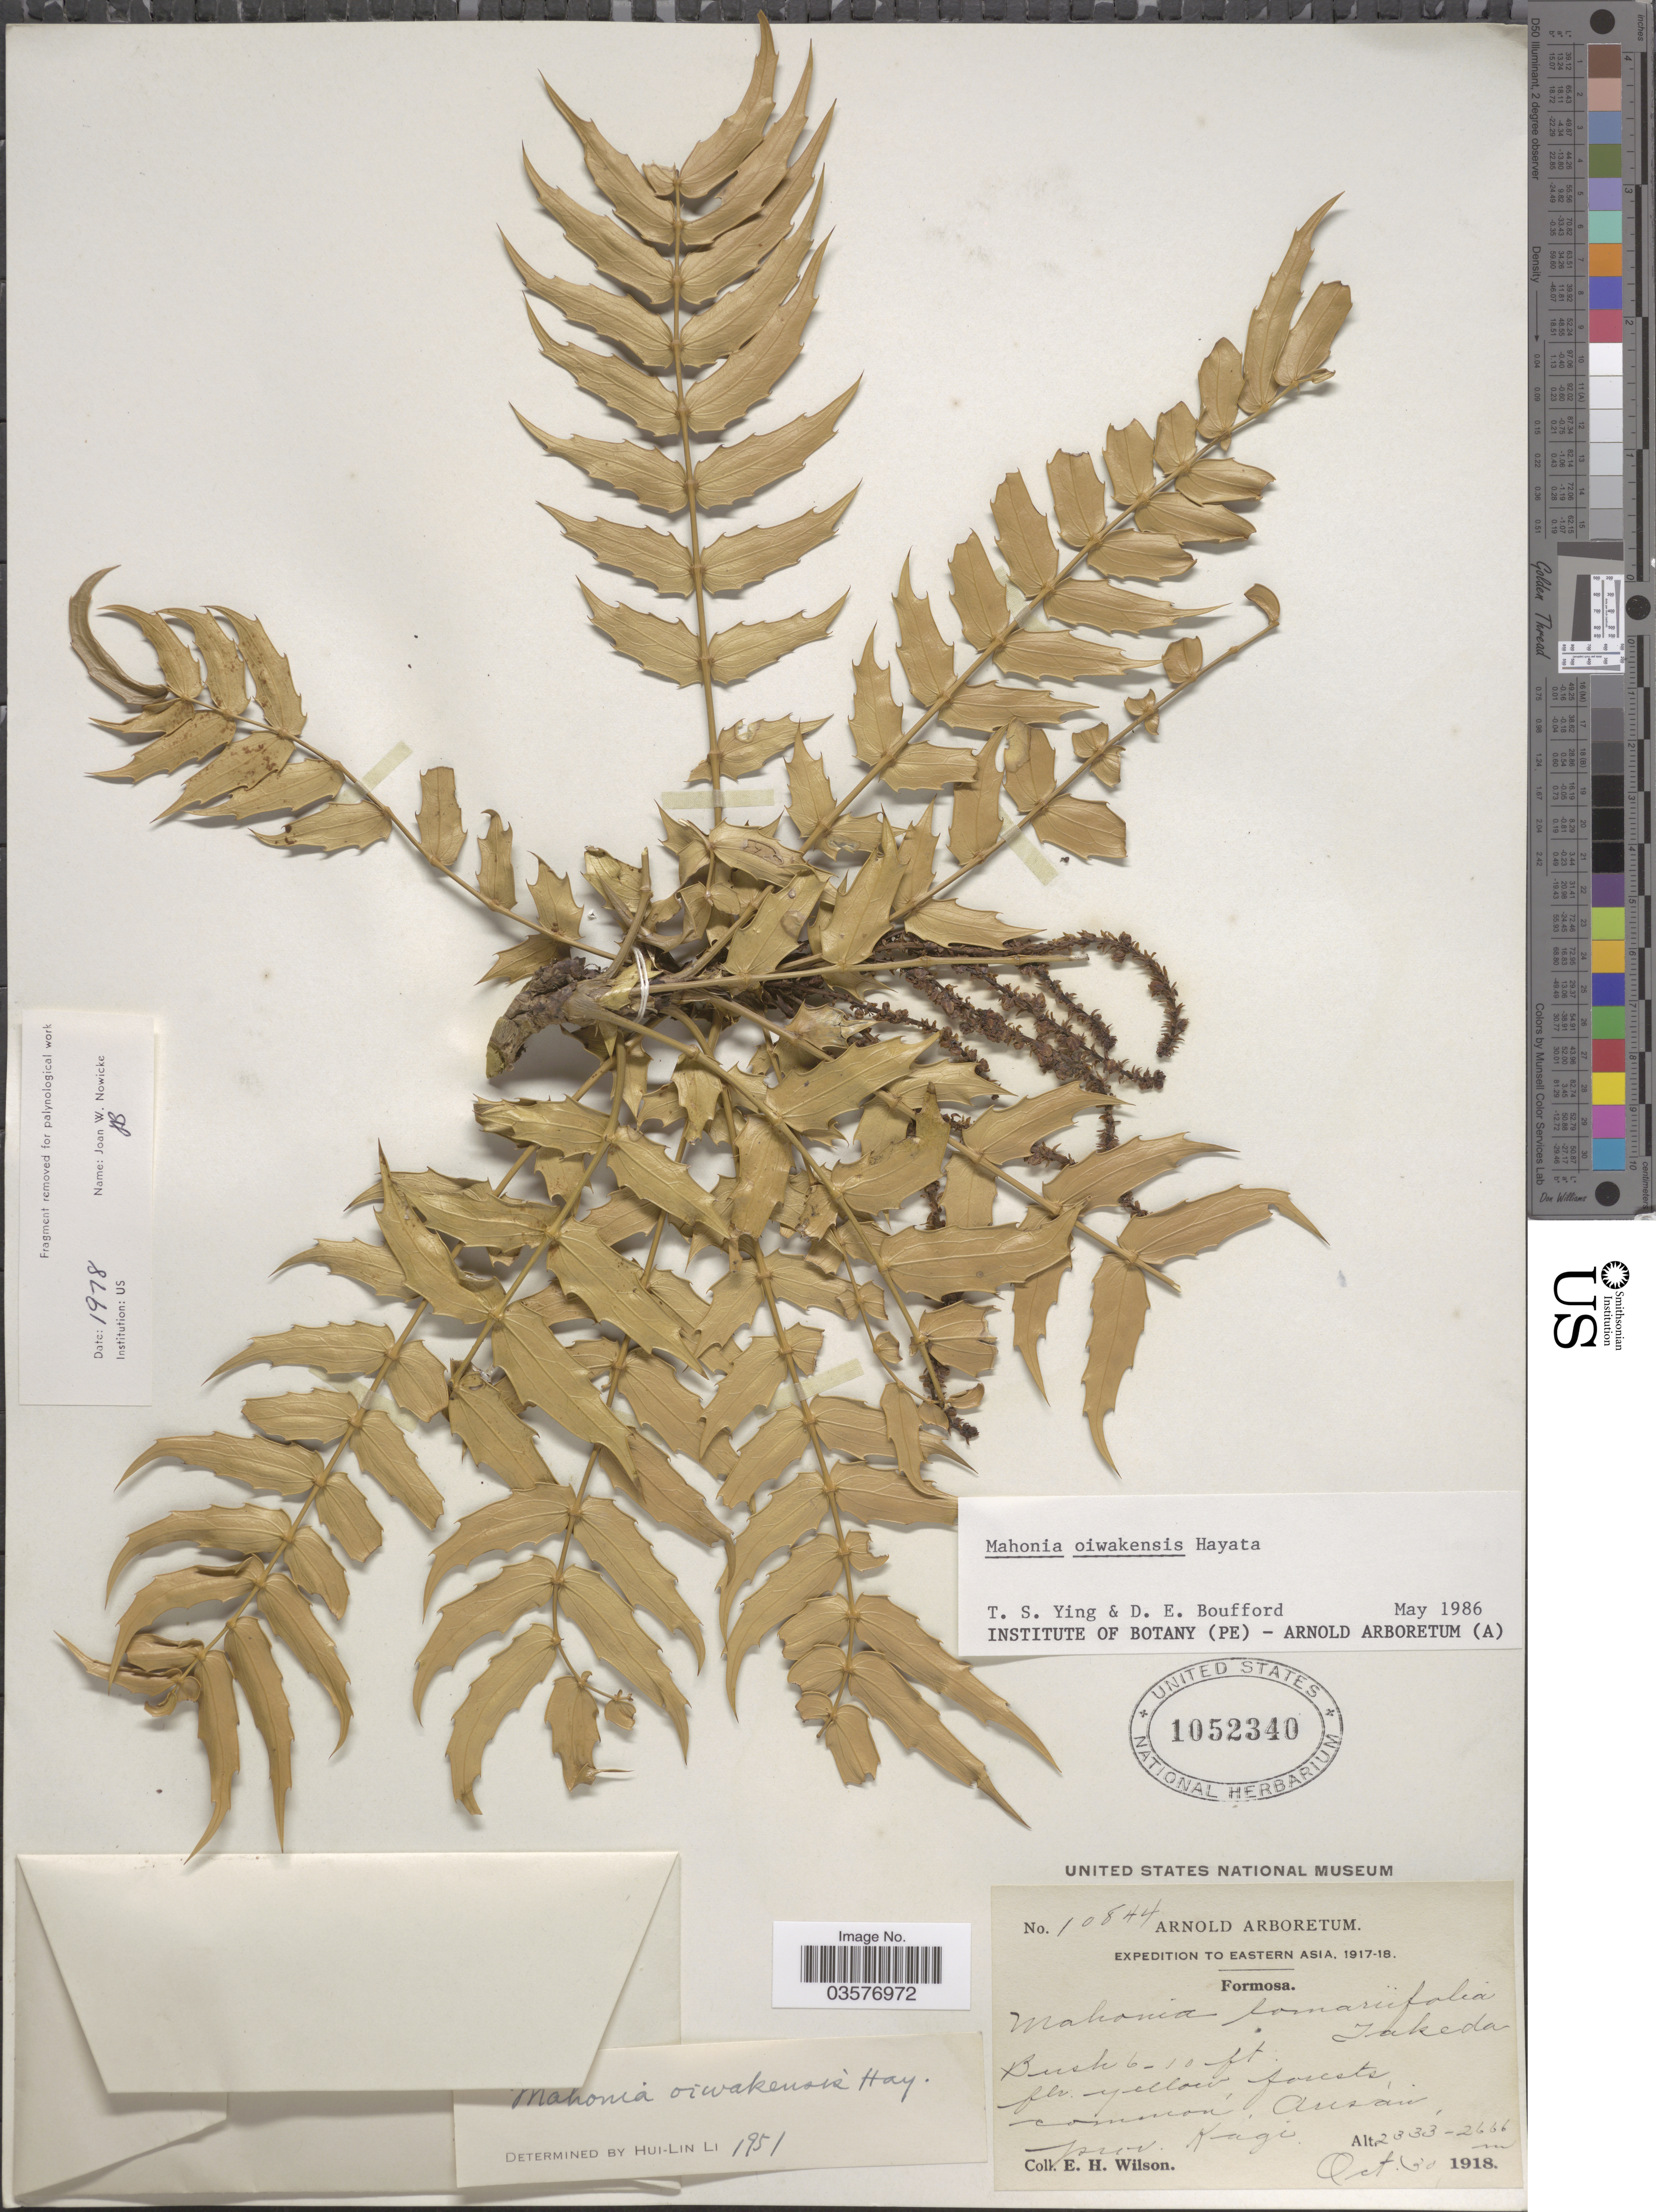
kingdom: Plantae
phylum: Tracheophyta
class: Magnoliopsida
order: Ranunculales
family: Berberidaceae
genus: Mahonia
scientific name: Mahonia oiwakensis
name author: Hayata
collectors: E. Wilson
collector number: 10844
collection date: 1918-10-30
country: Taiwan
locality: Eastern Asia. Formosa. Arisan. Prov. Kagi.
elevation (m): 2333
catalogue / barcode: US 1052340